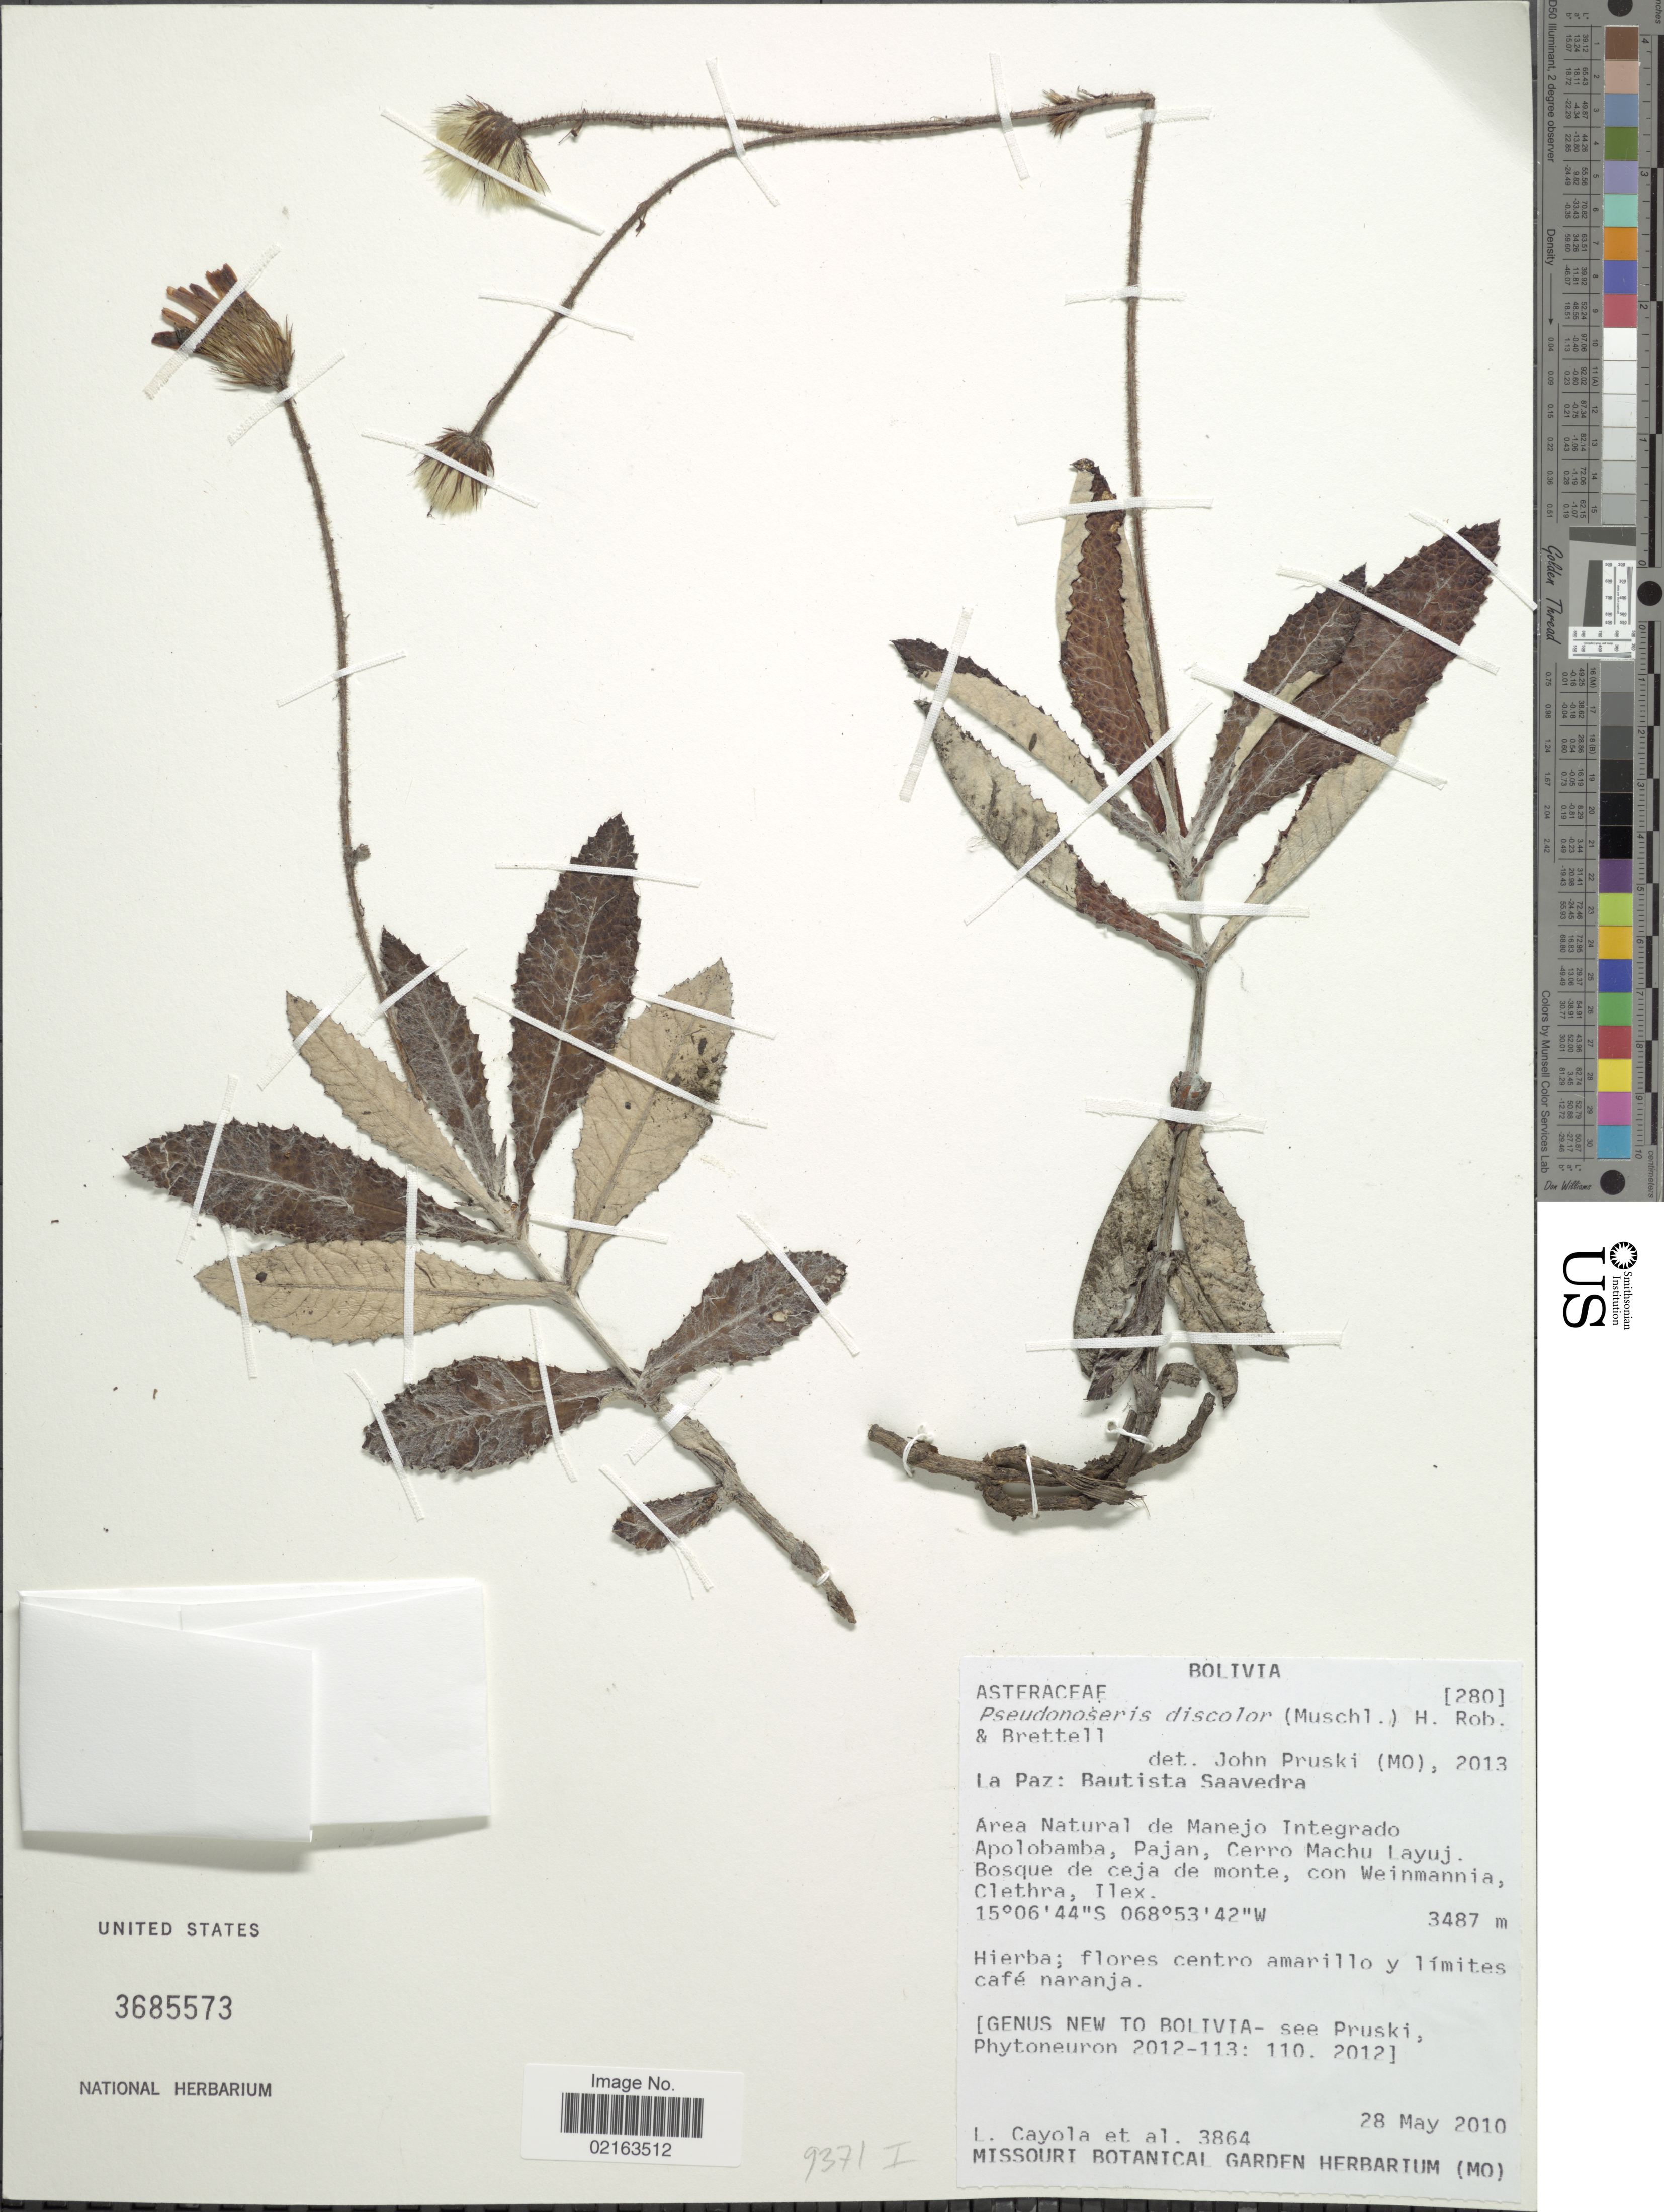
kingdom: Plantae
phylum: Tracheophyta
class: Magnoliopsida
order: Asterales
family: Asteraceae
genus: Pseudonoseris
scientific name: Pseudonoseris discolor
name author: (Muschl.) H. Rob. & Brettell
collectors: L. Cayola & et al.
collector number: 3864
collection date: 2010-05-28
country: Bolivia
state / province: La Paz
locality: La Paz: Bautista Saavedra. Area Natural de Manejo Integrado. Apolobamba, Pajan, Cerro Machu Layuj.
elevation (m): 3487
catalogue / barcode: US 3685573